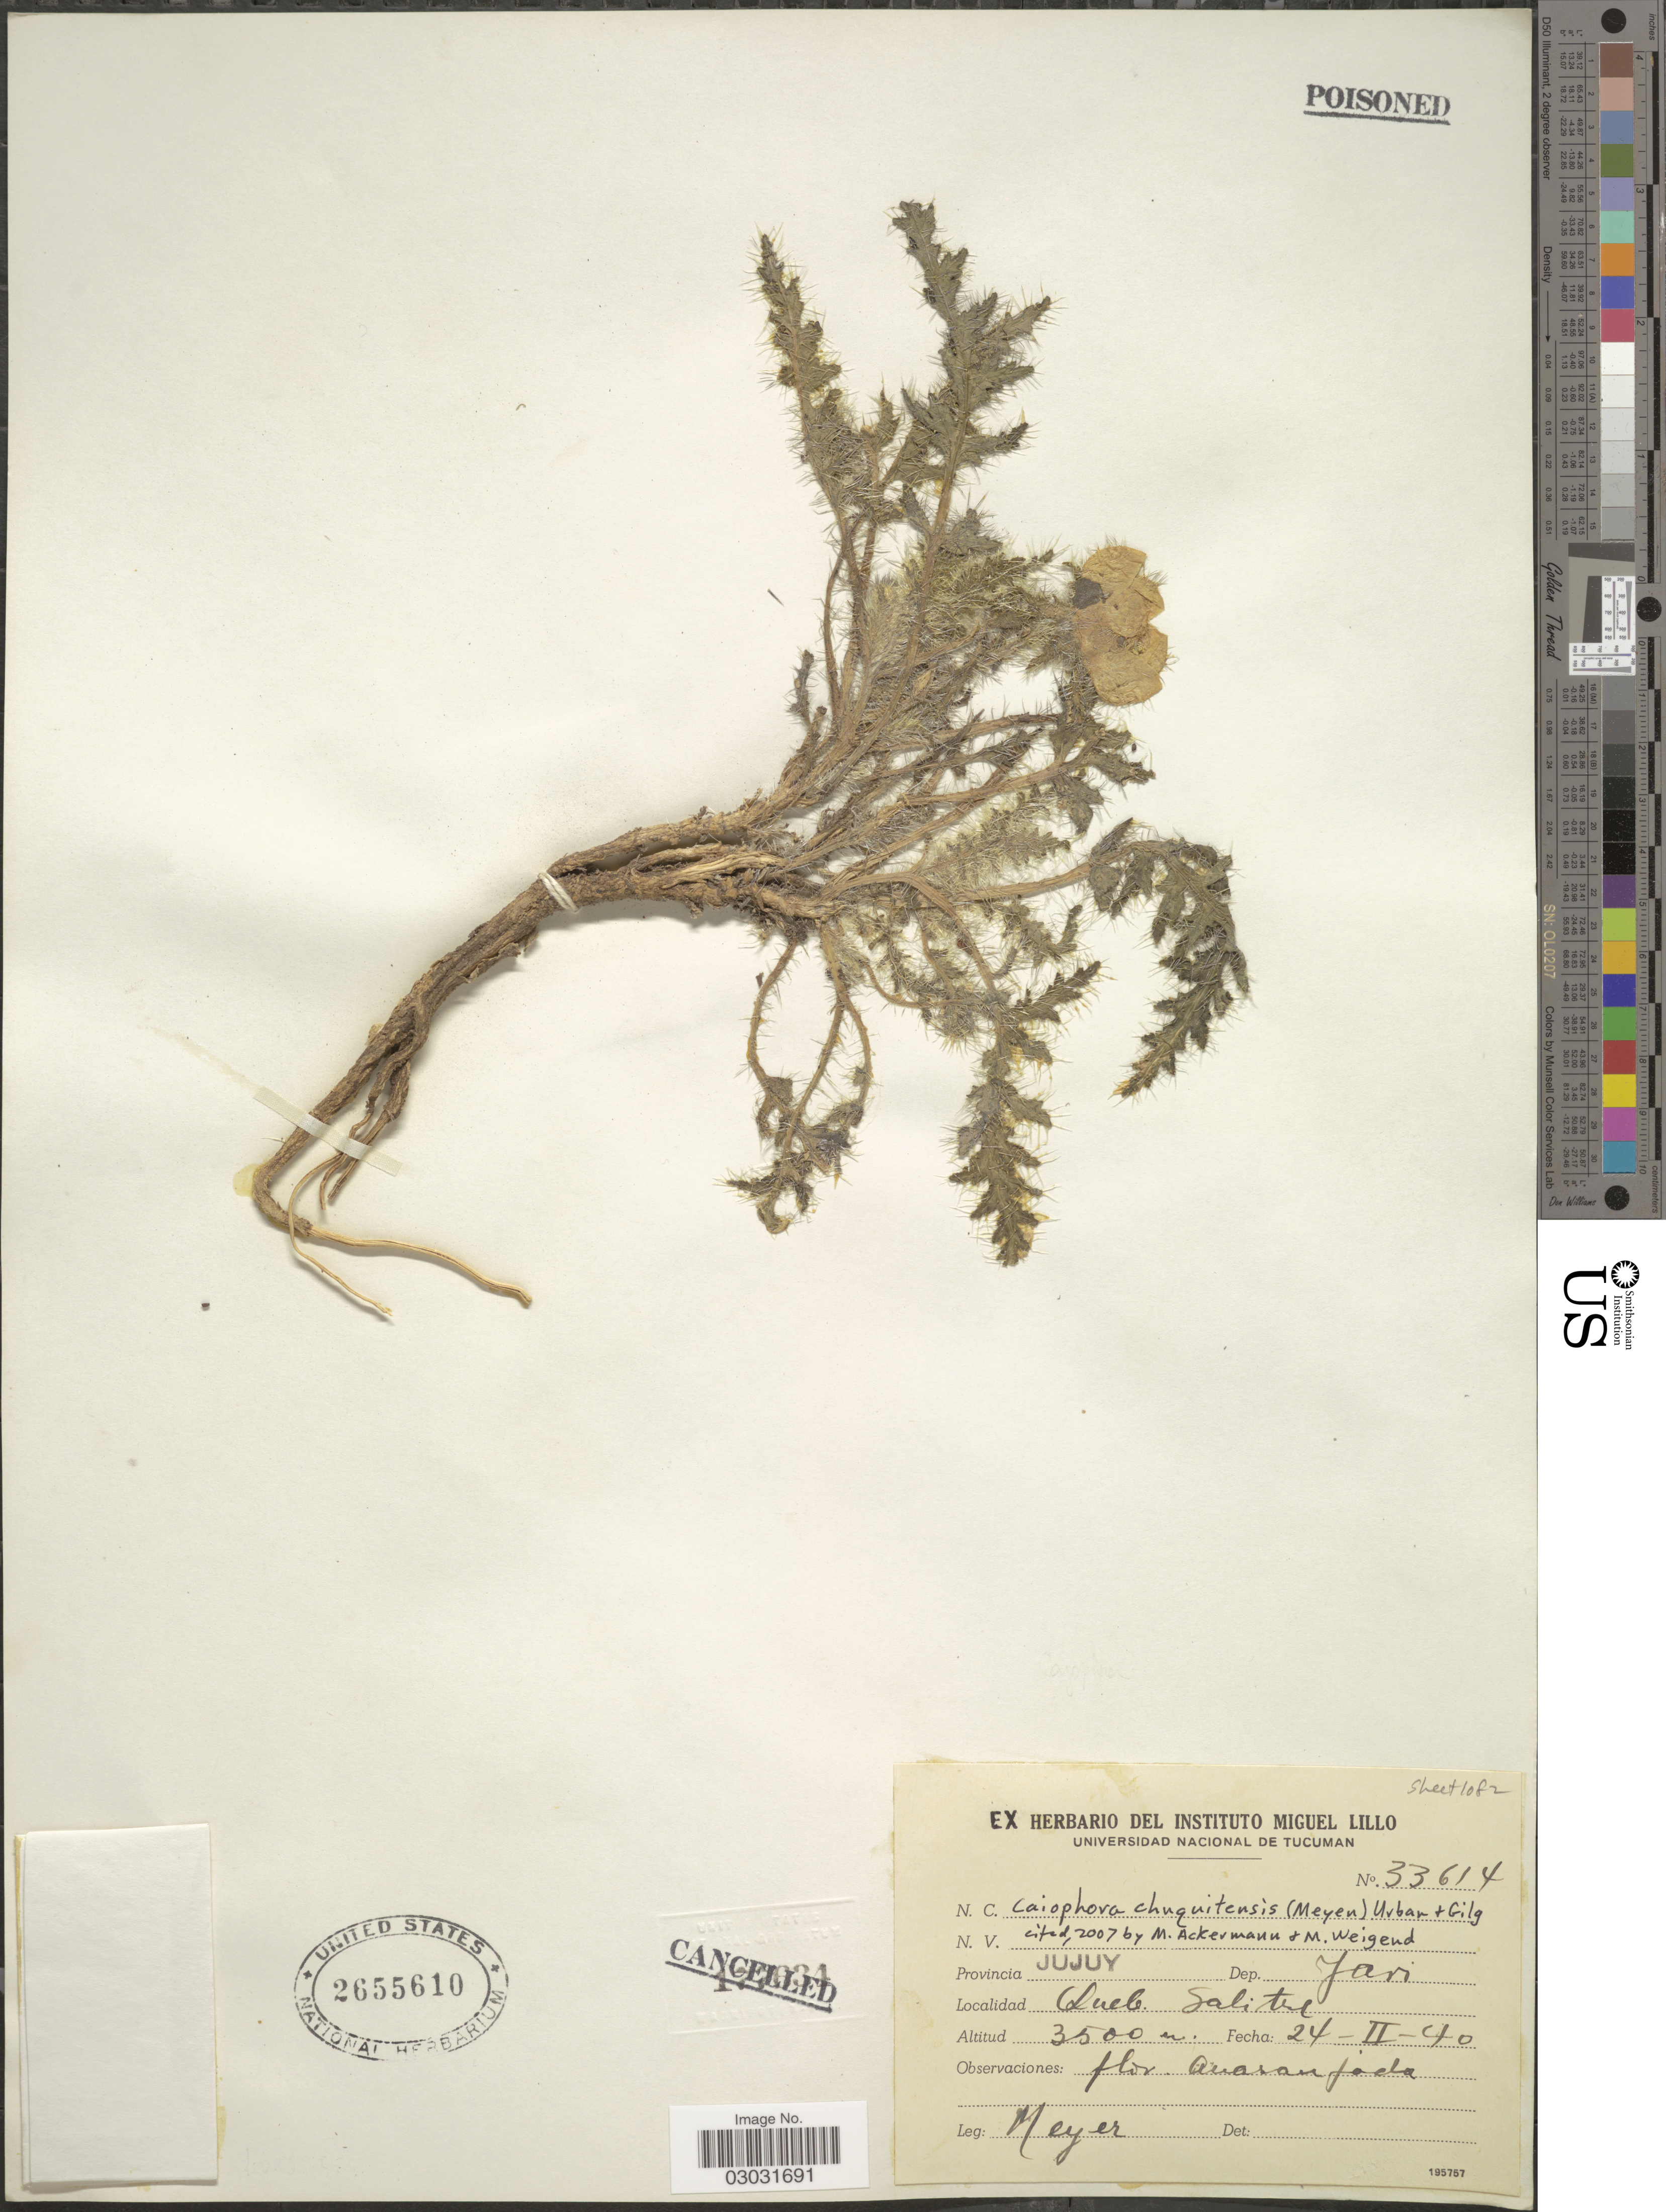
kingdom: Plantae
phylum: Tracheophyta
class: Magnoliopsida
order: Cornales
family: Loasaceae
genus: Caiophora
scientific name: Caiophora chuquitensis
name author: (Meyen) Urb. & Gilg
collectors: -- Meyer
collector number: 33614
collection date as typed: Transcribed d/m/y: 24/2/40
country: Argentina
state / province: Jujuy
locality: Dep. Jari. Queb. Salitre.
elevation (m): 3500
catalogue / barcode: US 2655610